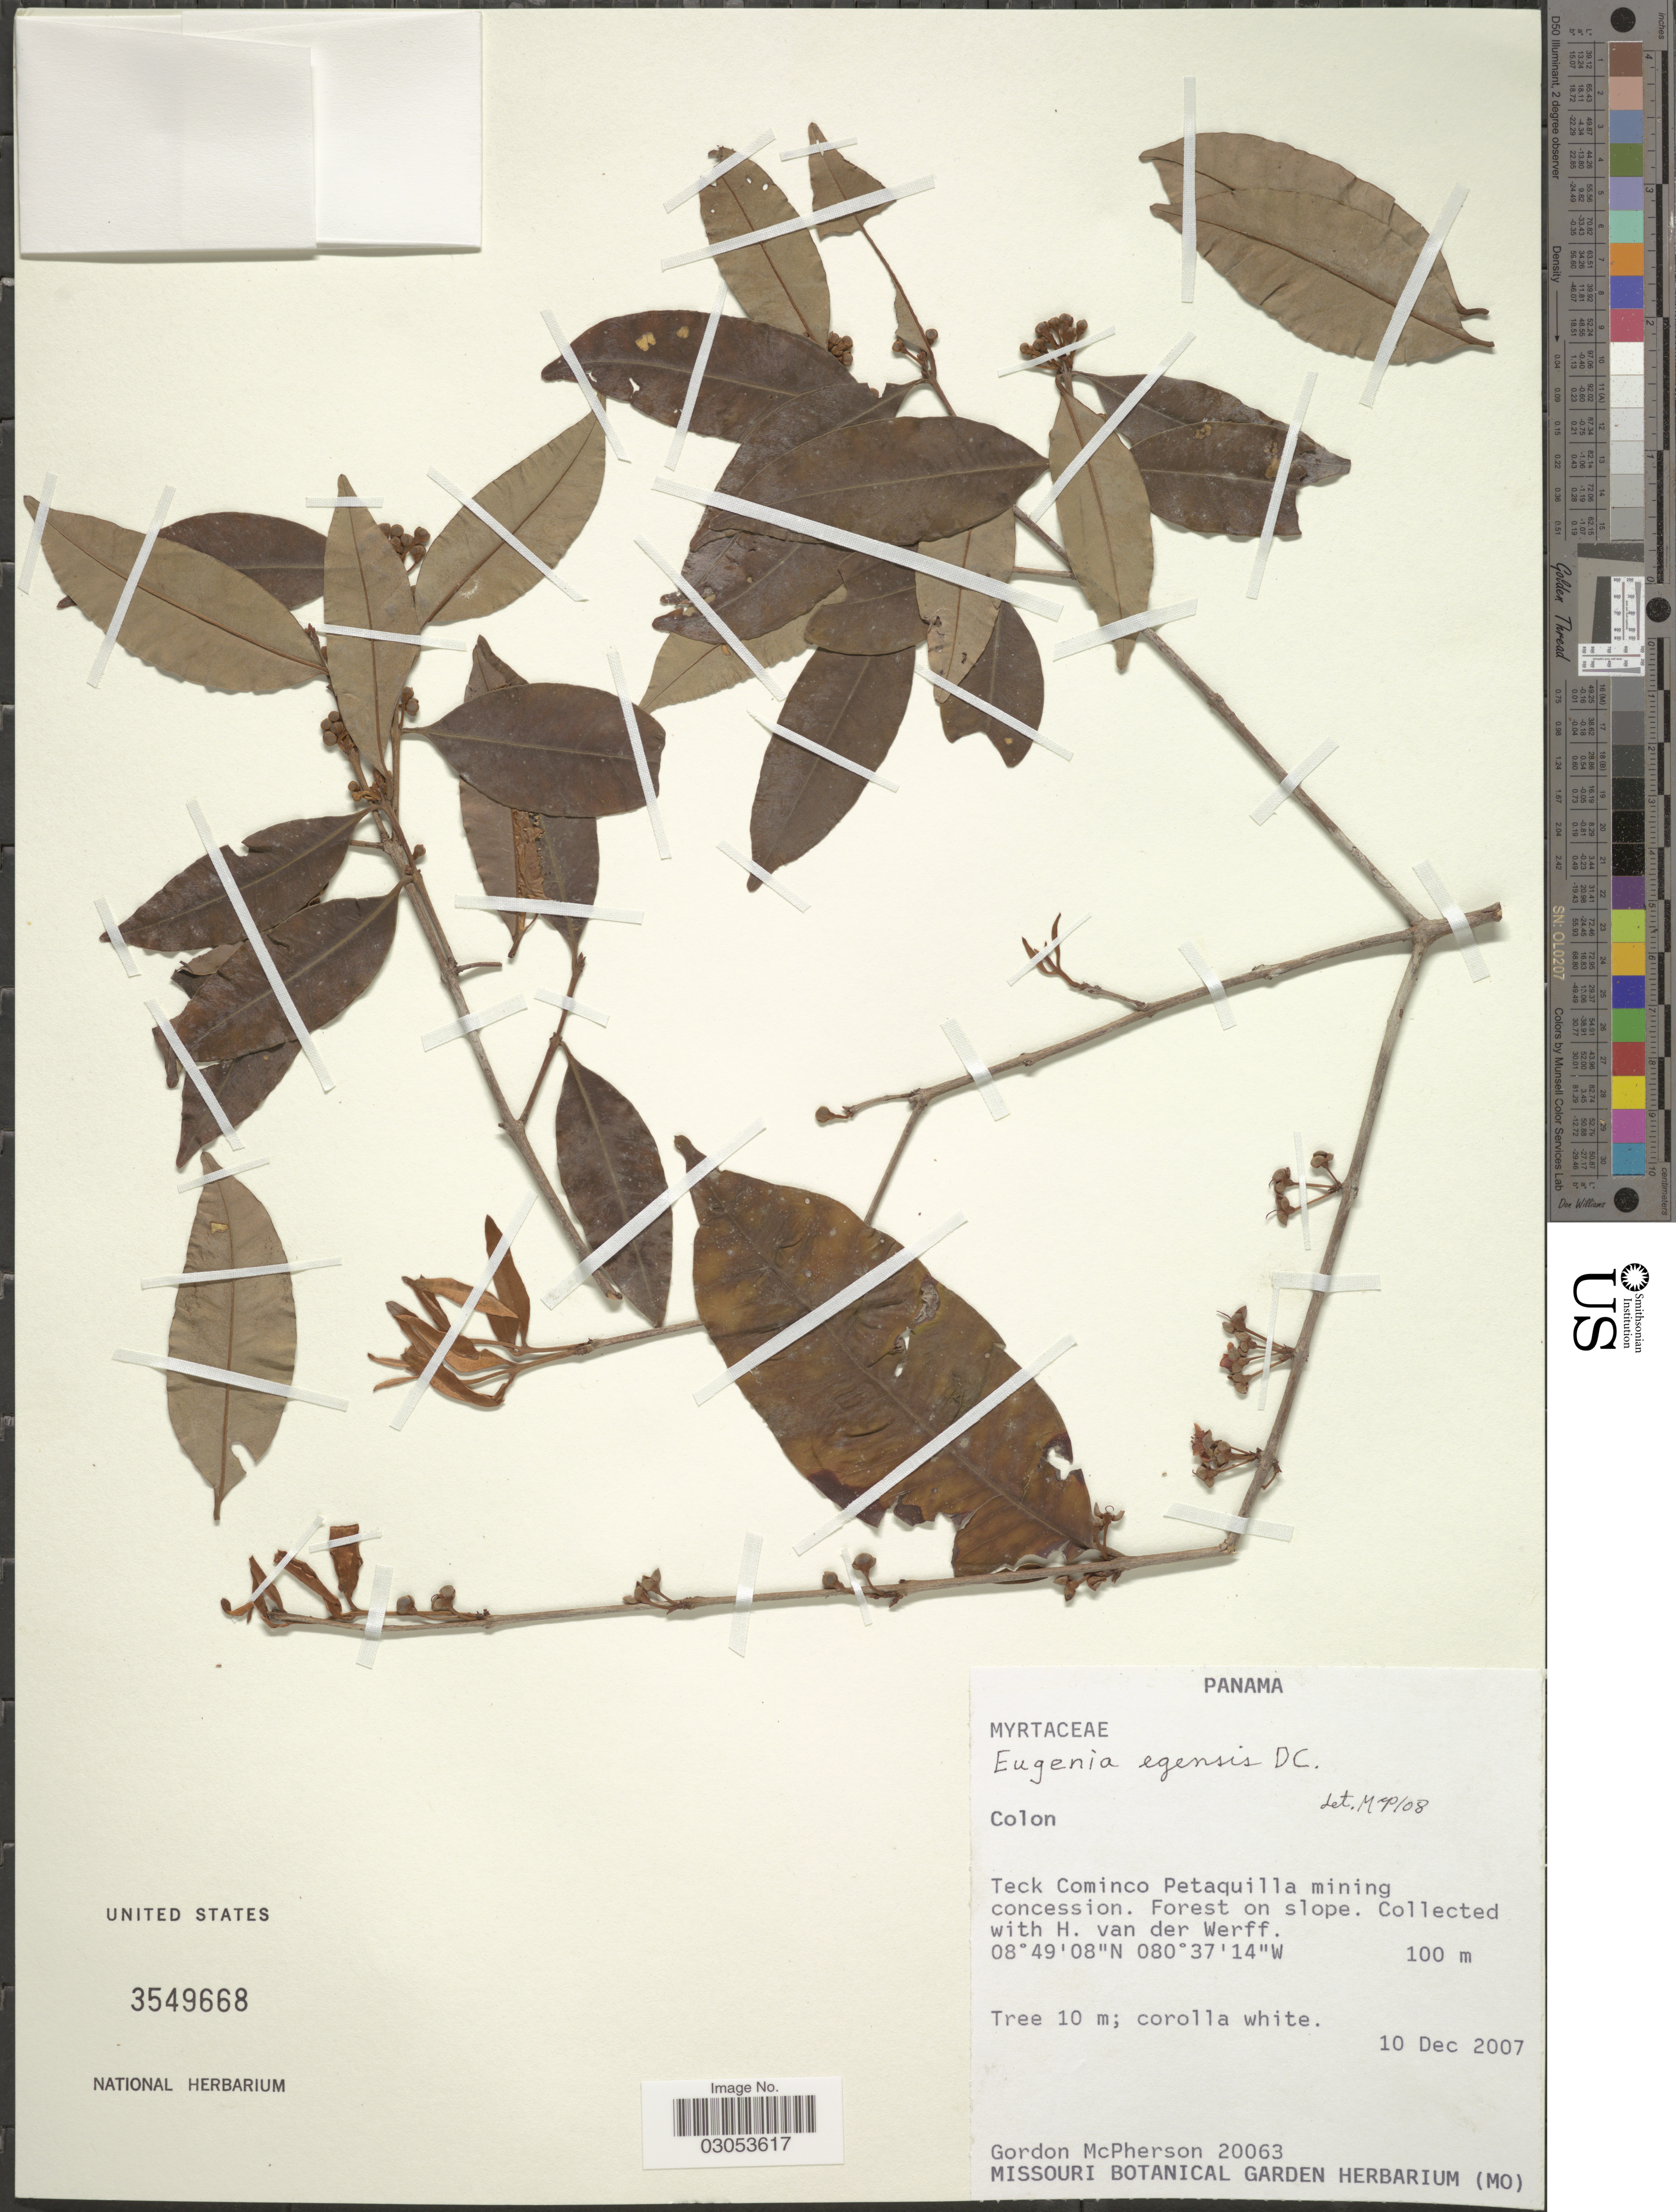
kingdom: Plantae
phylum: Tracheophyta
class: Magnoliopsida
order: Myrtales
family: Myrtaceae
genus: Eugenia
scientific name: Eugenia egensis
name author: DC.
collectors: G. D. McPherson & H. van der Werff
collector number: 20063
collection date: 2007-12-10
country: Panama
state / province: Colón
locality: Colon. Teck Cominco Petaquilla mining concession. Forest on slope.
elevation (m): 100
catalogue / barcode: US 3549668